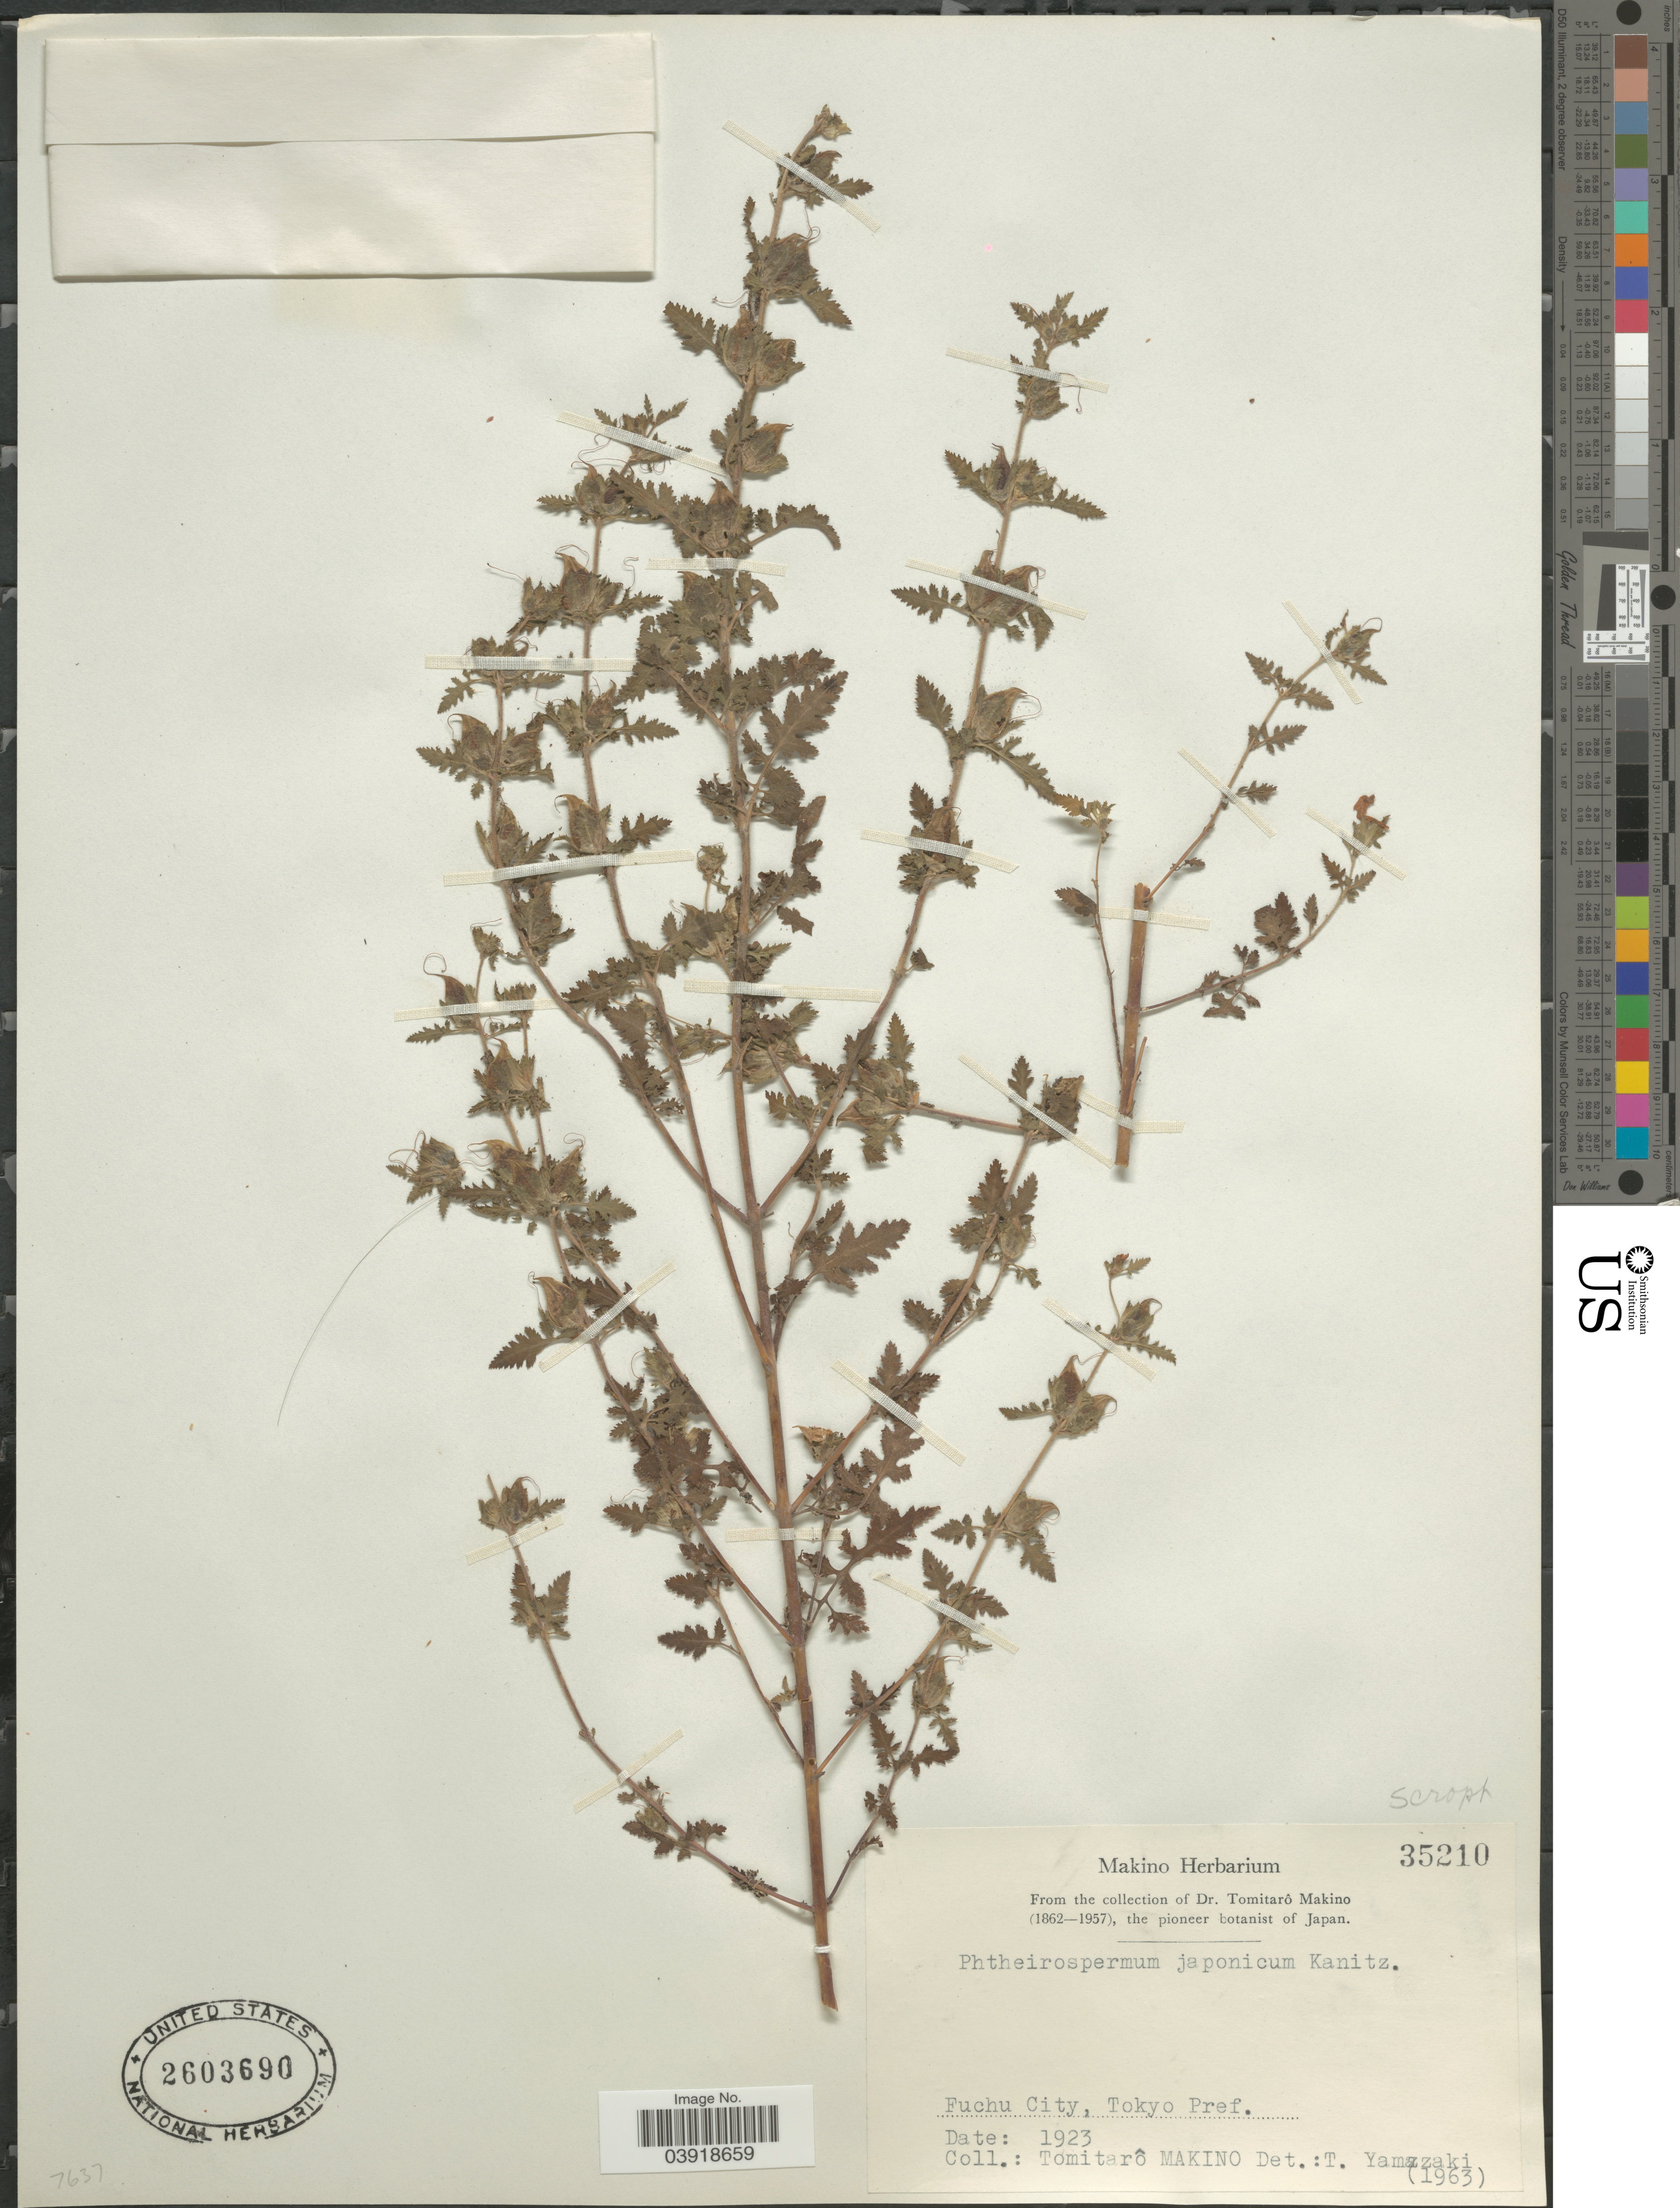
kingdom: Plantae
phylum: Tracheophyta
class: Magnoliopsida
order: Lamiales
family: Orobanchaceae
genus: Phtheirospermum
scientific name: Phtheirospermum japonicum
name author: (Thunb.) Kanitz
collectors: T. Makino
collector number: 35210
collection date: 1923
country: Japan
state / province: Tokyo, Federal City of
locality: Fuchu City, Tokyo Pref.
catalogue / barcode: US 2603690